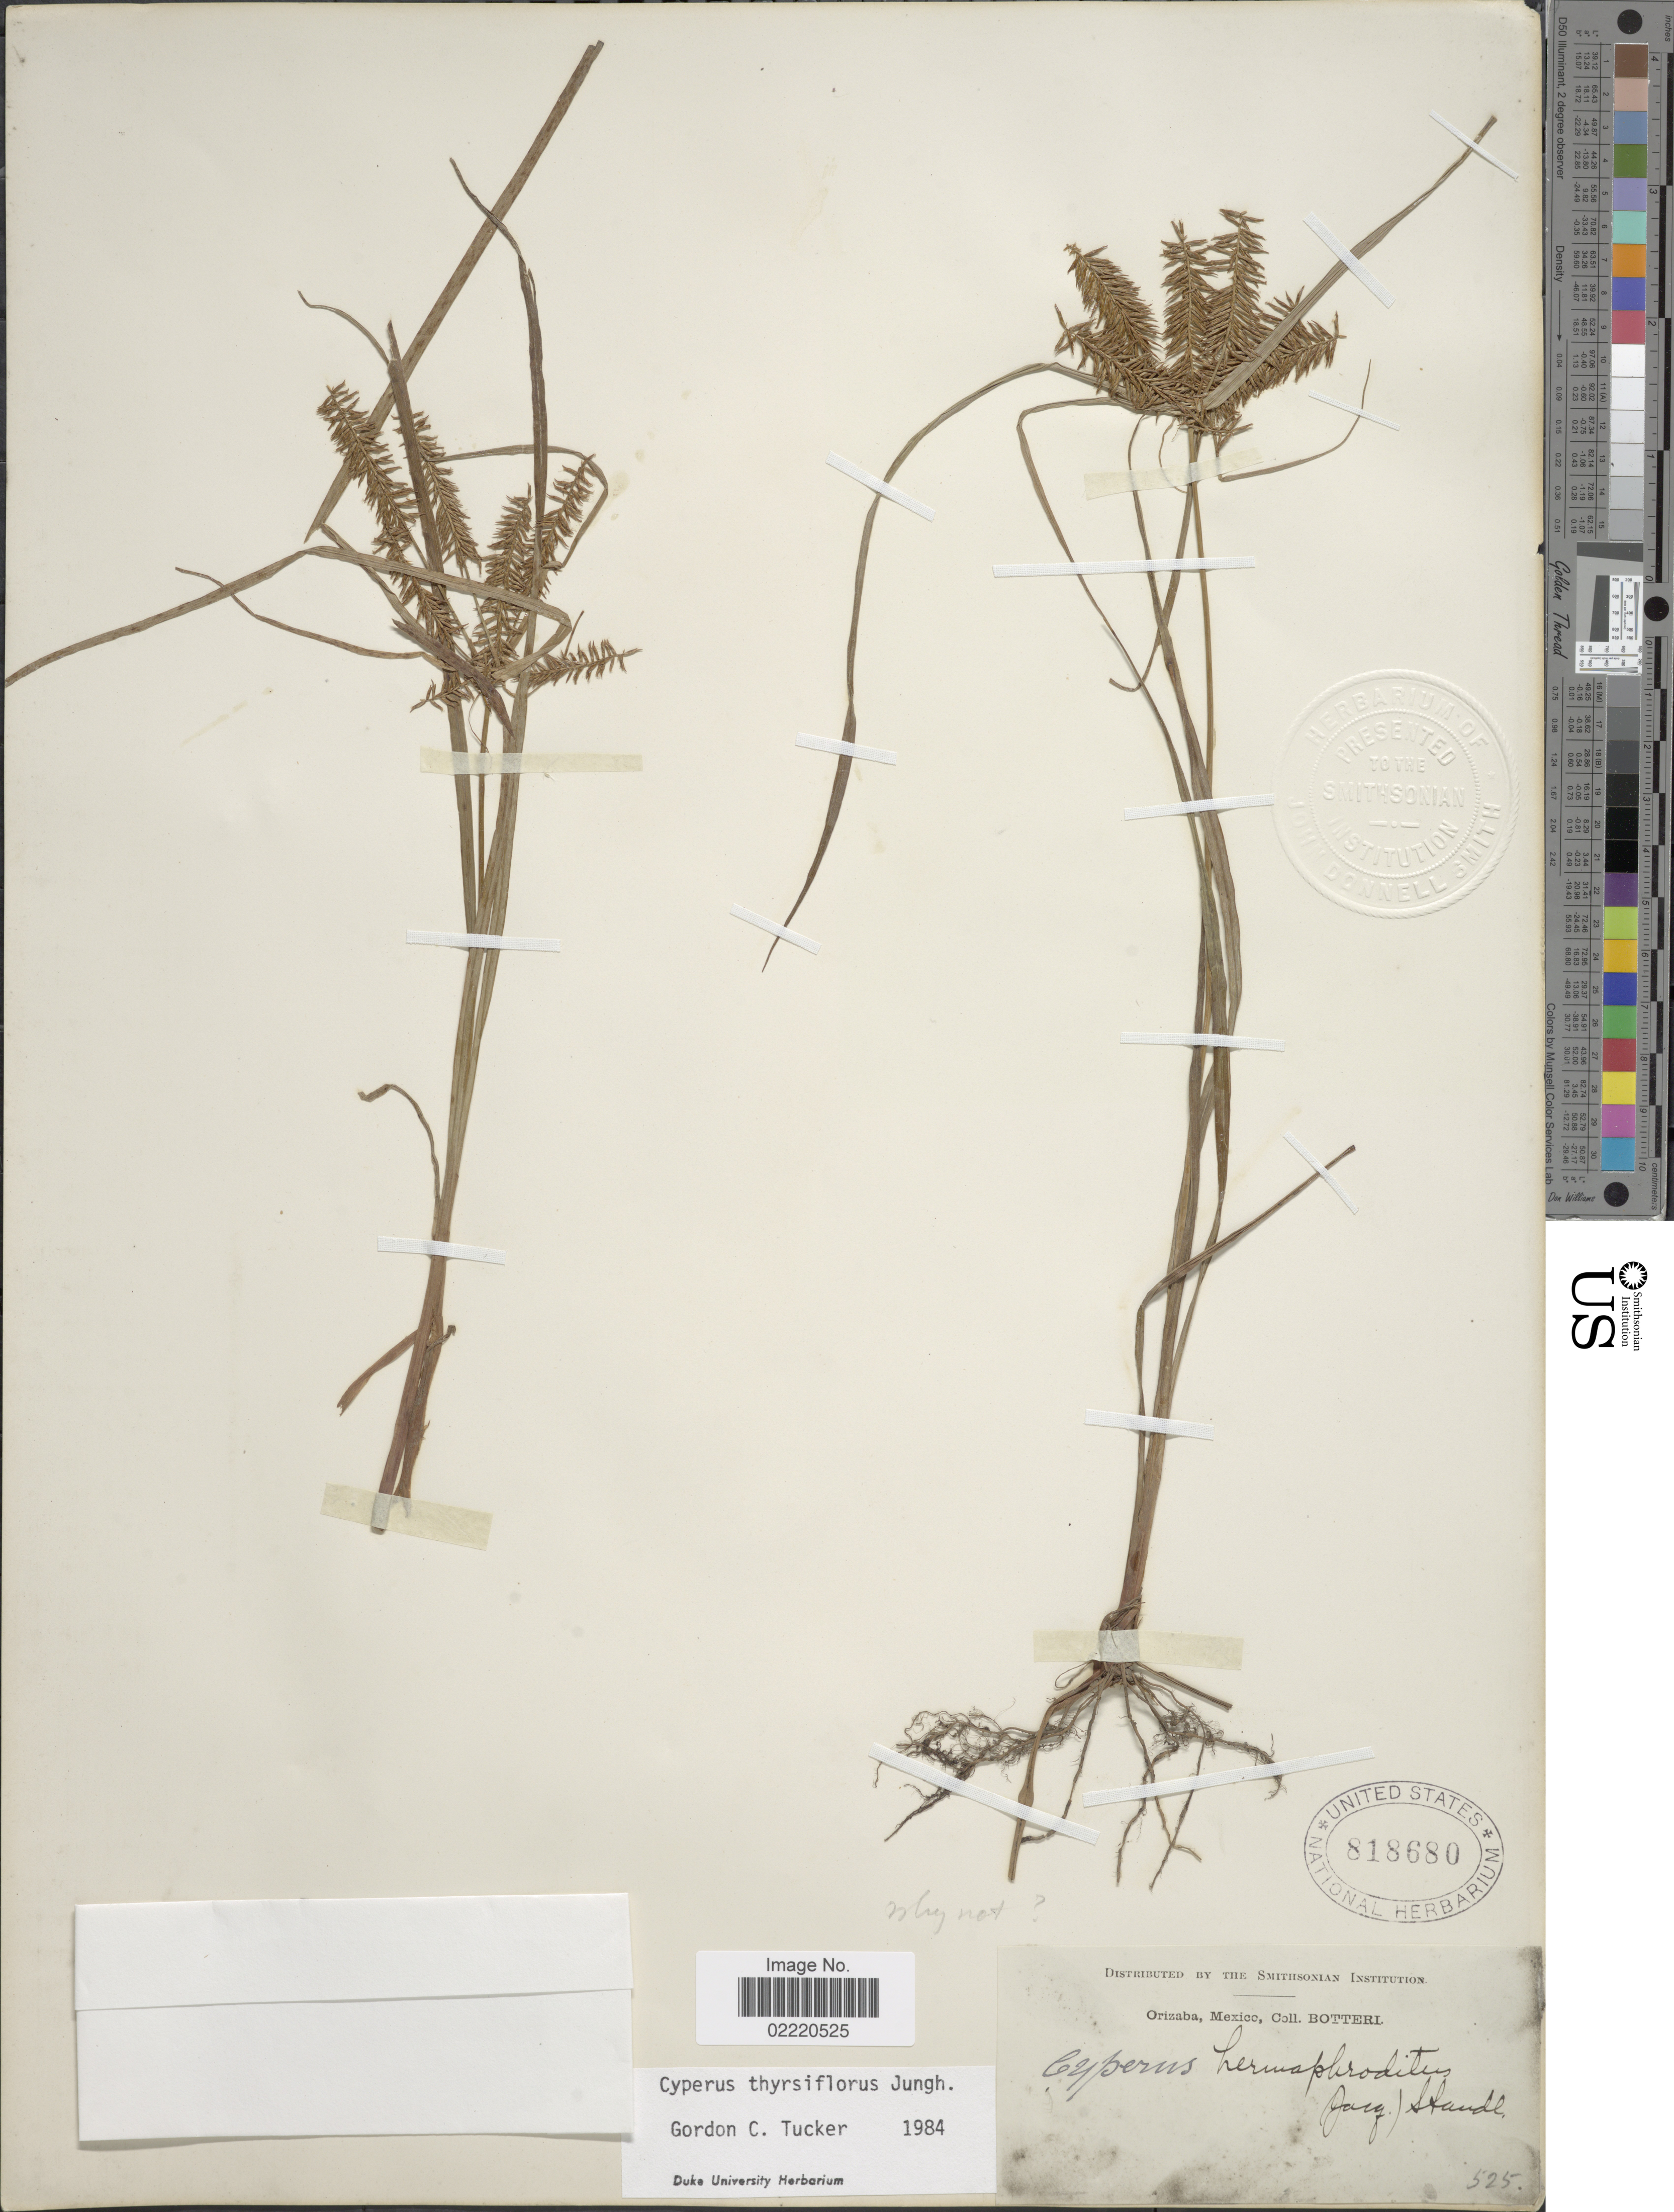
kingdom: Plantae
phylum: Tracheophyta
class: Liliopsida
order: Poales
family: Cyperaceae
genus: Cyperus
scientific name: Cyperus thyrsiflorus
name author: Jungh.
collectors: -. Botteri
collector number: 525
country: Mexico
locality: Orizaba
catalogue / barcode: US 818680